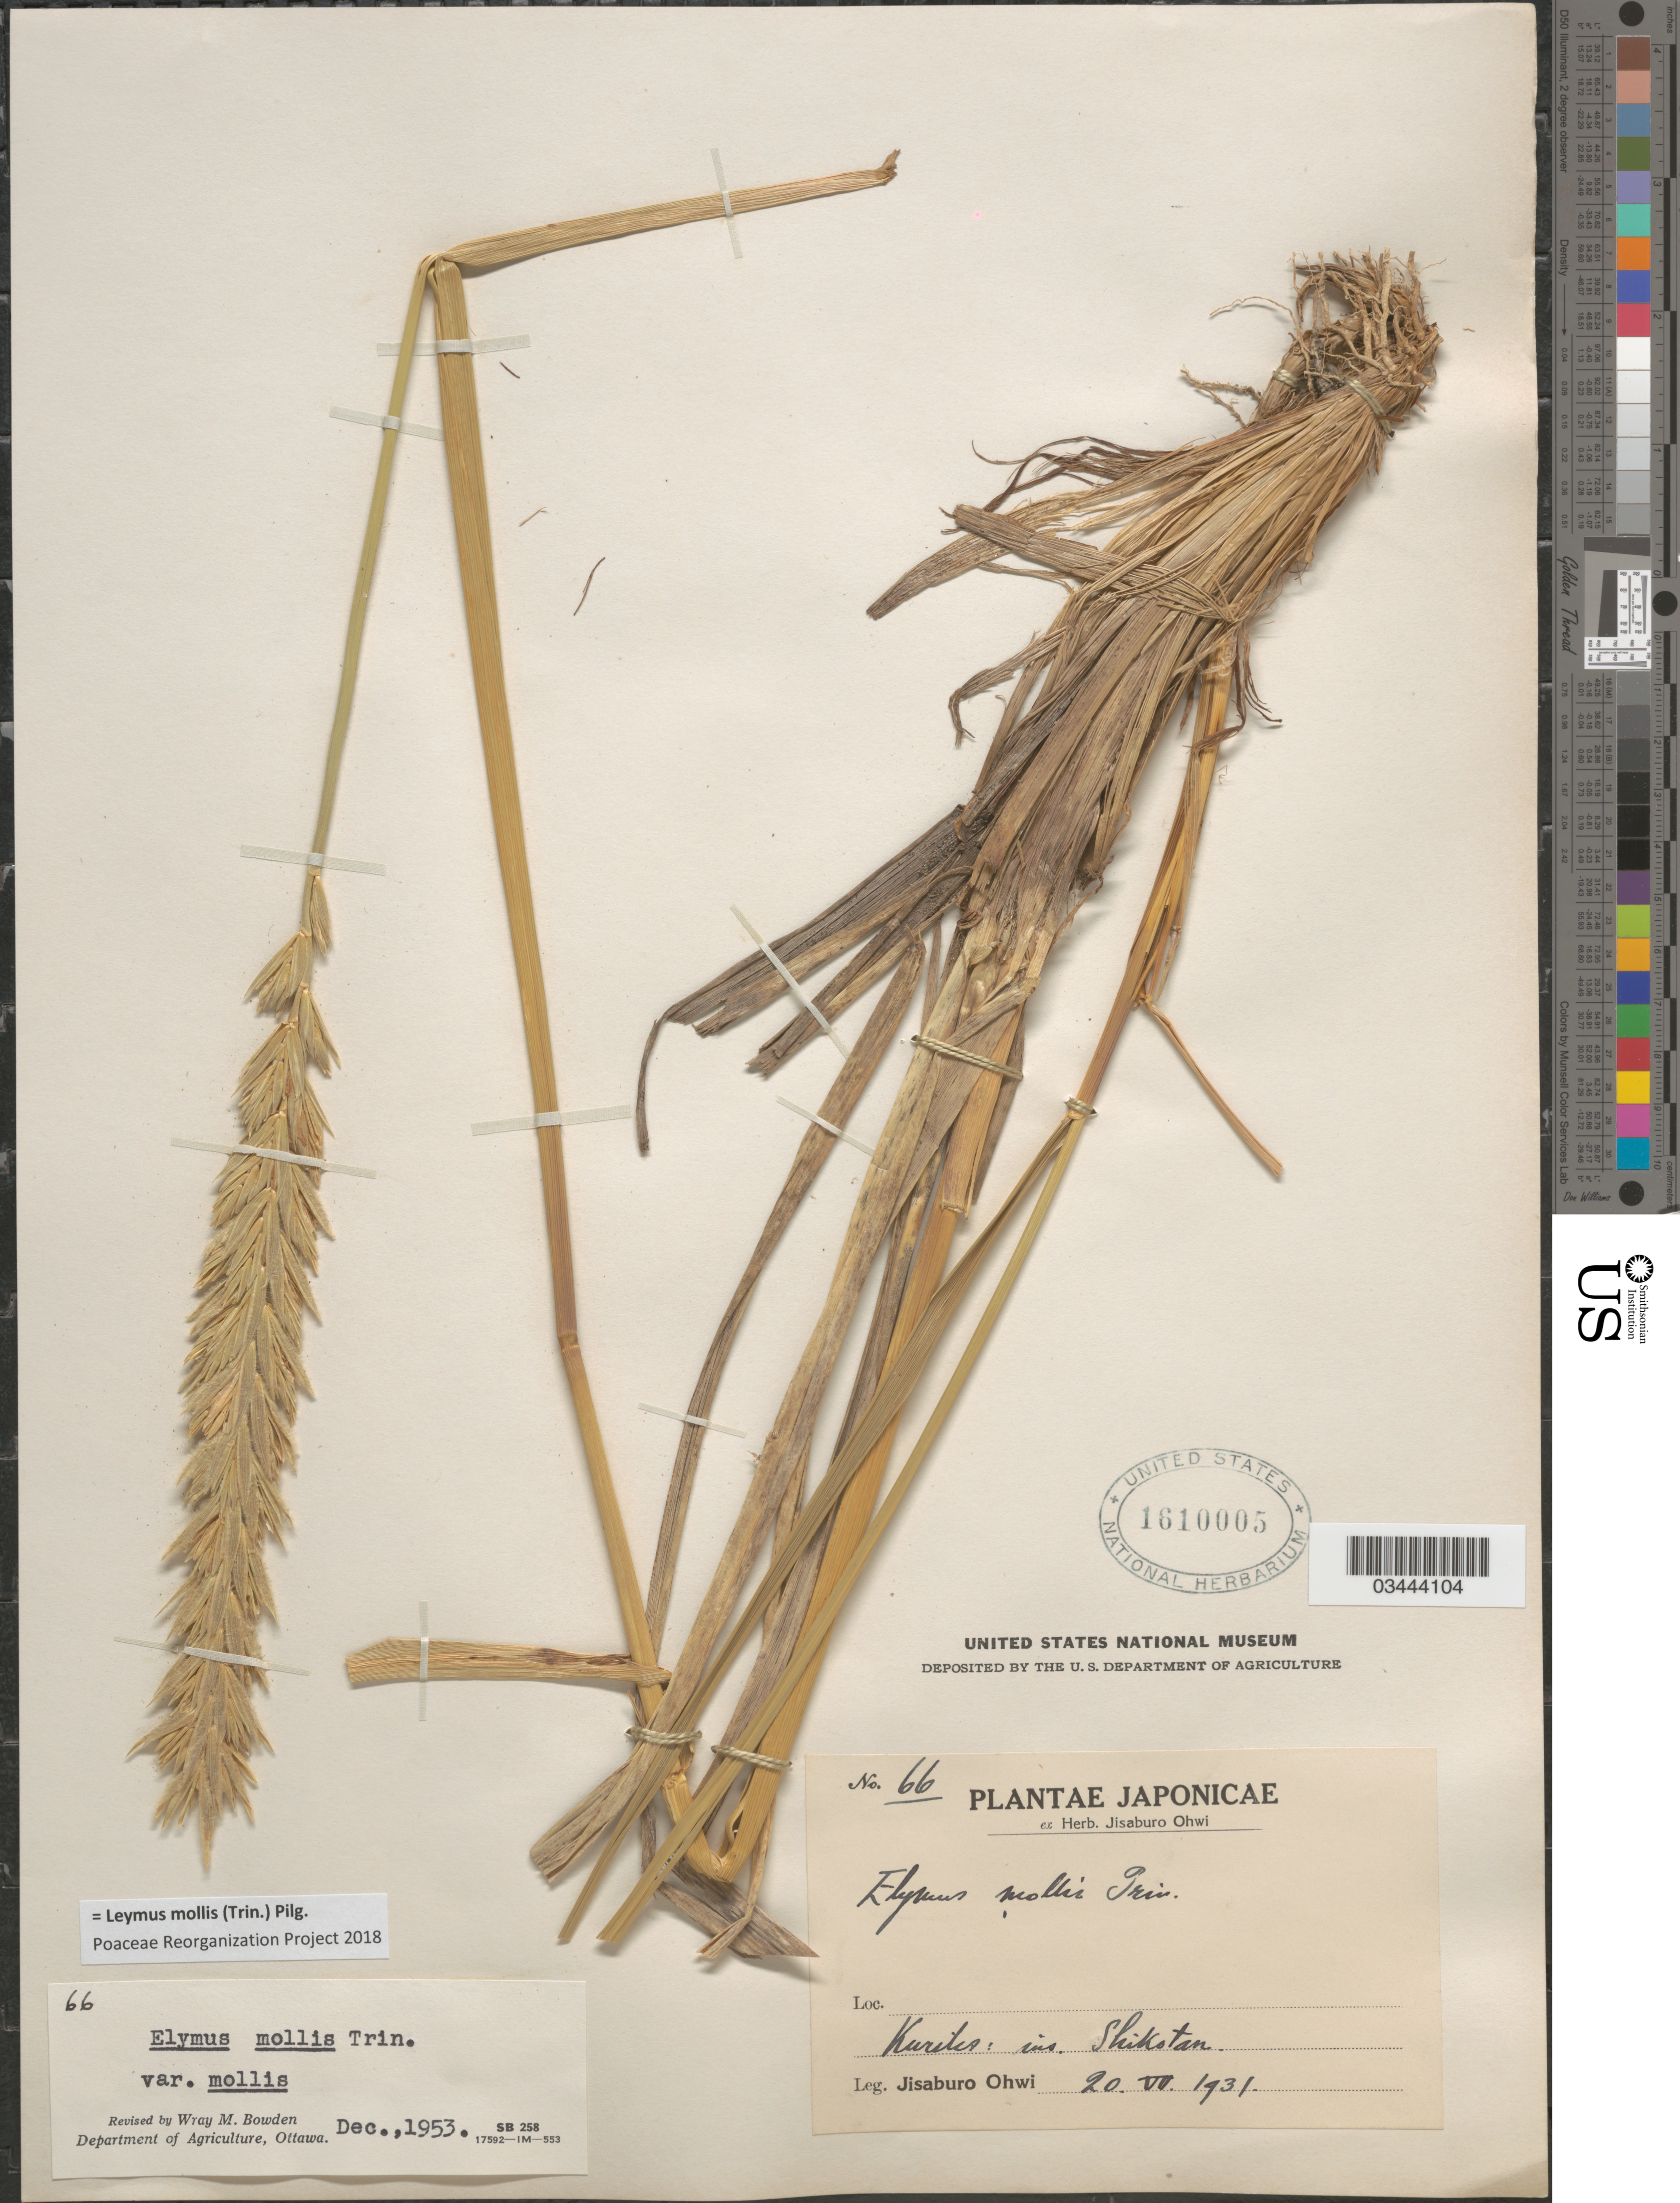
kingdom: Plantae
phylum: Tracheophyta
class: Liliopsida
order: Poales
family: Poaceae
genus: Leymus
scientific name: Leymus mollis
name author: (Trin.) Pilg.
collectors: J. Ohwi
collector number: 66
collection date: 1931-07-20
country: Japan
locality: Japonicae. Kurites: ins. Shikotan.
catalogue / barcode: US 1610005